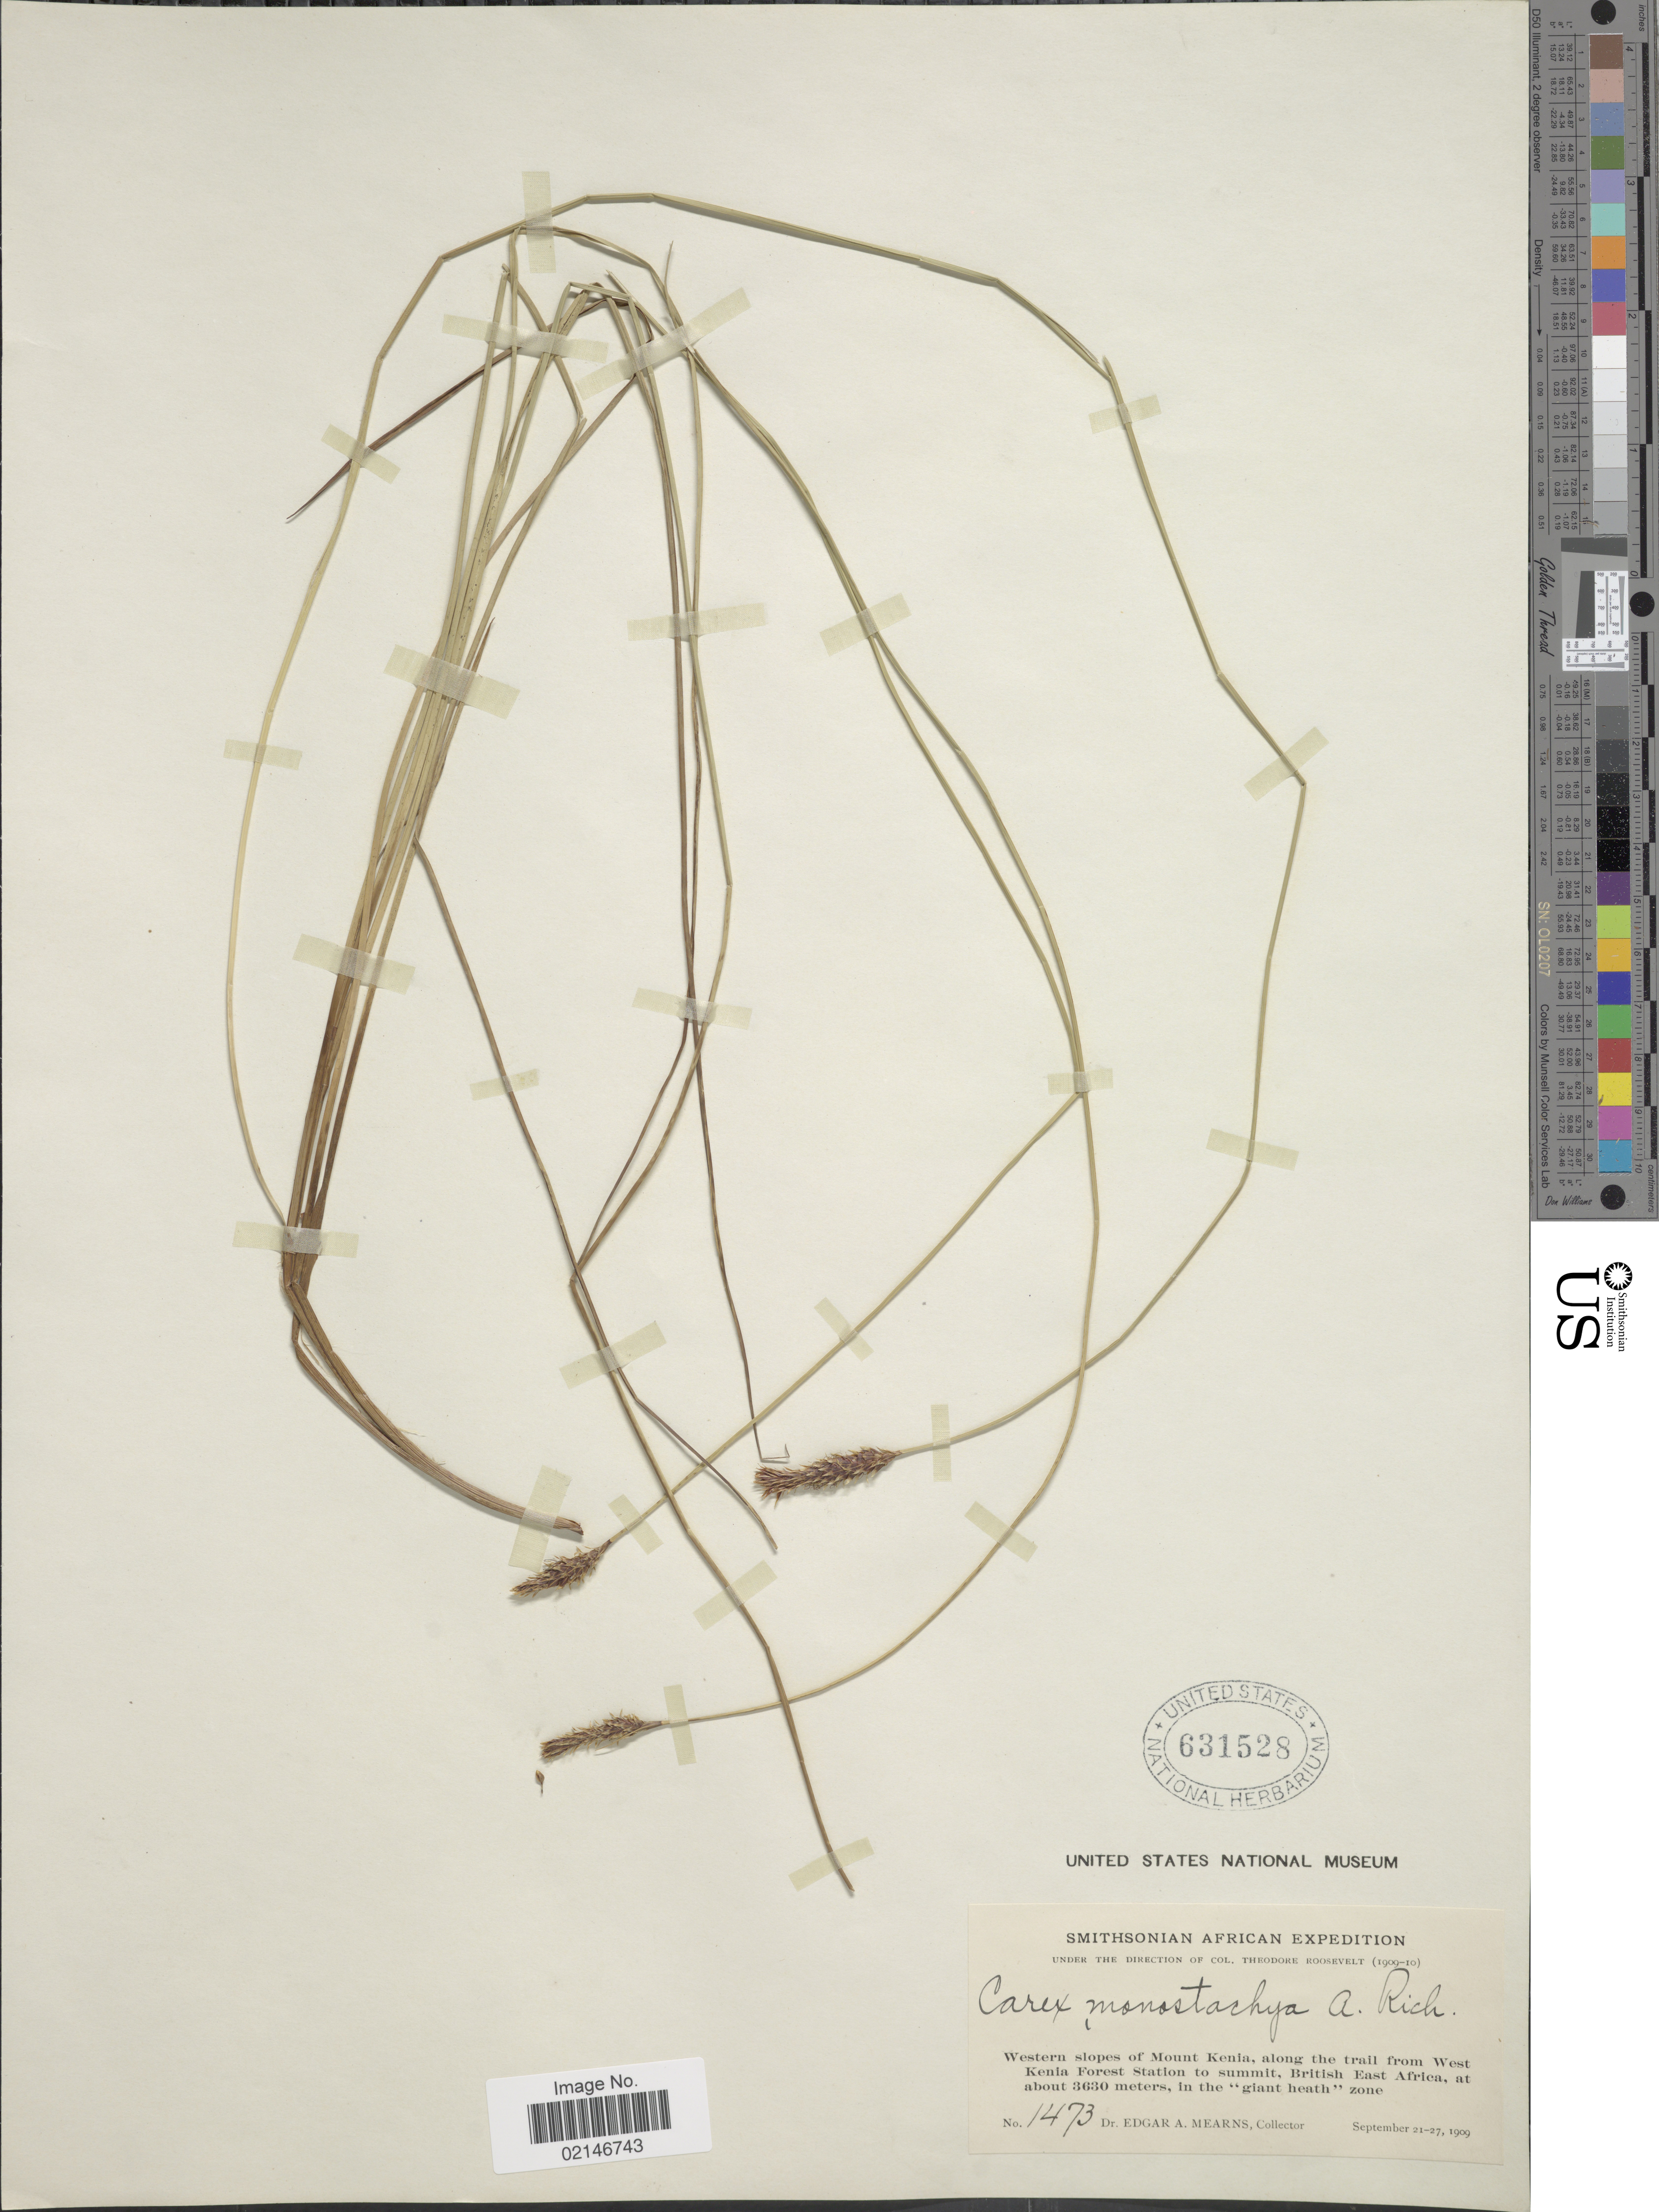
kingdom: Plantae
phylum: Tracheophyta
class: Liliopsida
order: Poales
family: Cyperaceae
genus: Carex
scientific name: Carex monostachya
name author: A. Rich.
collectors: E. A. Mearns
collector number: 1473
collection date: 1909-09-21/1909-09-27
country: Eritrea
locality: Western slopes of Mount Kenia, along the trail from West Kenia Forest Station to summit, British East Africa, in the "giant health" zone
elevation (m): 3630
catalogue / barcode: US 631528